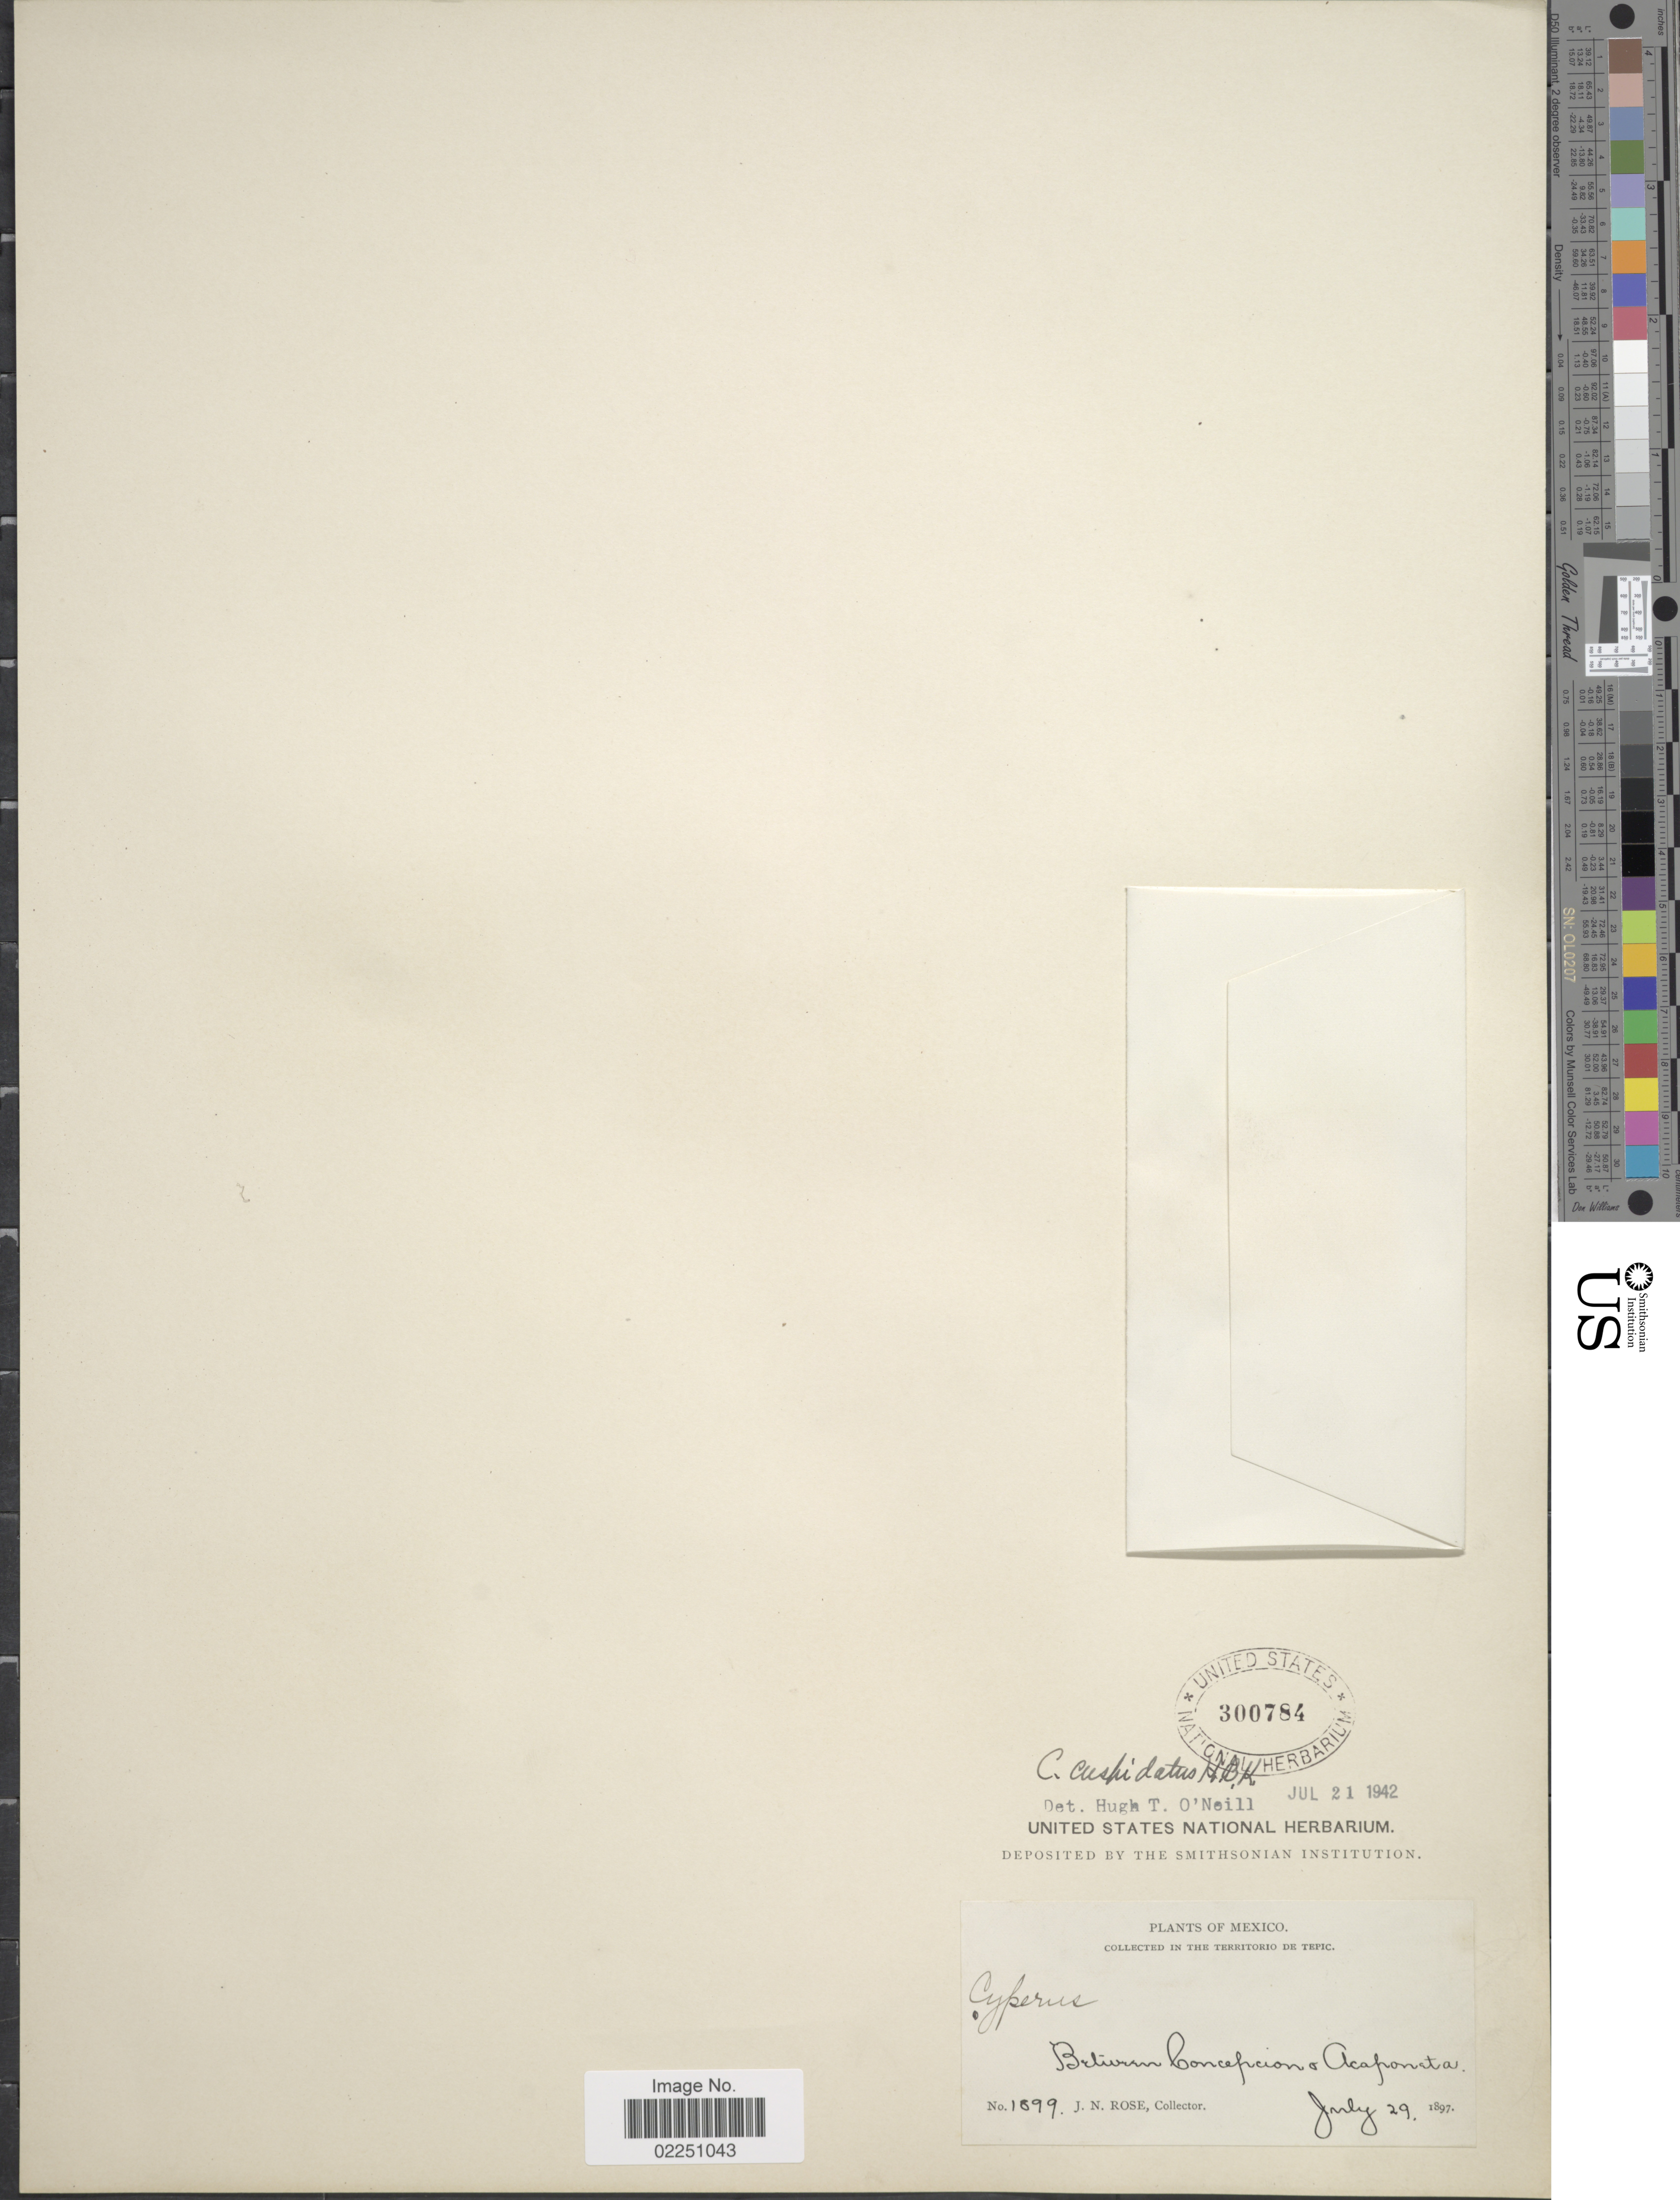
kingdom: Plantae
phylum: Tracheophyta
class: Liliopsida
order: Poales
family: Cyperaceae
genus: Cyperus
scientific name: Cyperus cuspidatus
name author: Kunth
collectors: J. N. Rose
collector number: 1899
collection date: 1897-07-29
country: Mexico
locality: Territorio de Tepic. Between Concepcion & Acaponeta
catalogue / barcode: US 300784